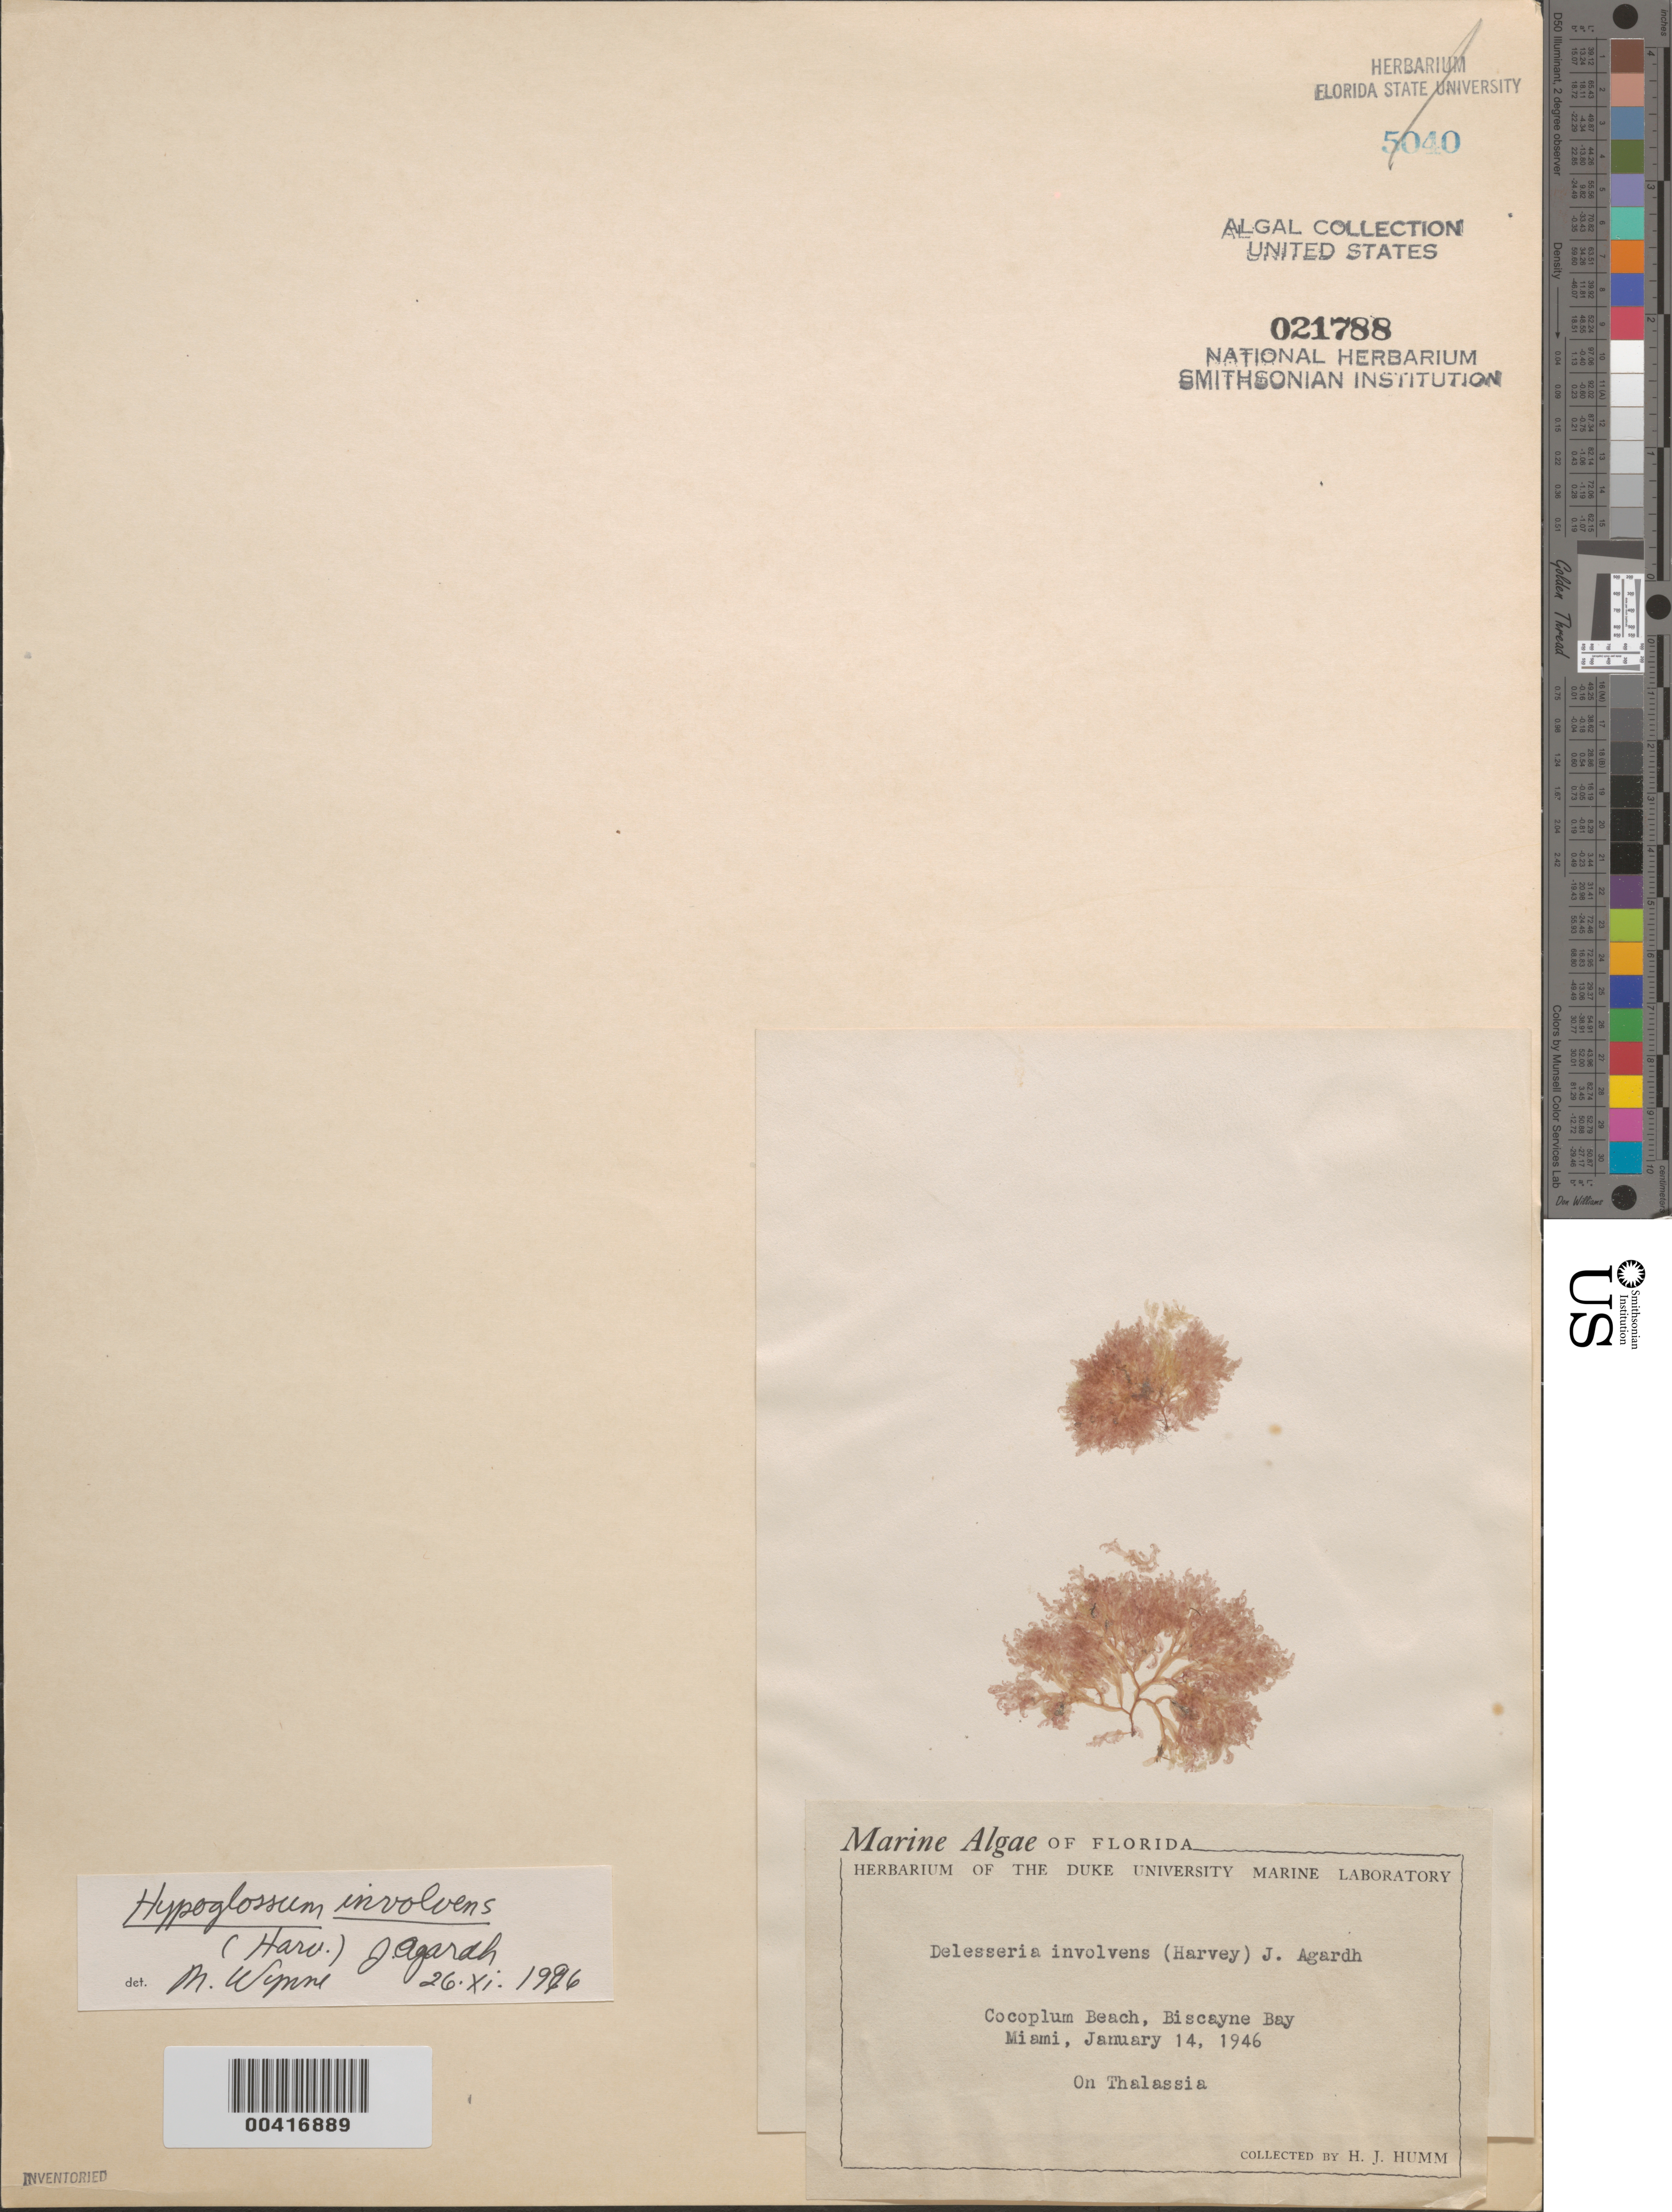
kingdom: Plantae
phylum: Rhodophyta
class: Florideophyceae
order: Ceramiales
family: Delesseriaceae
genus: Hypoglossum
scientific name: Hypoglossum involvens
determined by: Wynne, M. J.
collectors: H. J. Humm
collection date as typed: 14 Jan 1946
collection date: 1946-01-14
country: United States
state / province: Florida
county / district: Miami-Dade County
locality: Cocoplum Beach, Biscayne Bay, Miami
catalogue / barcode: US 21788